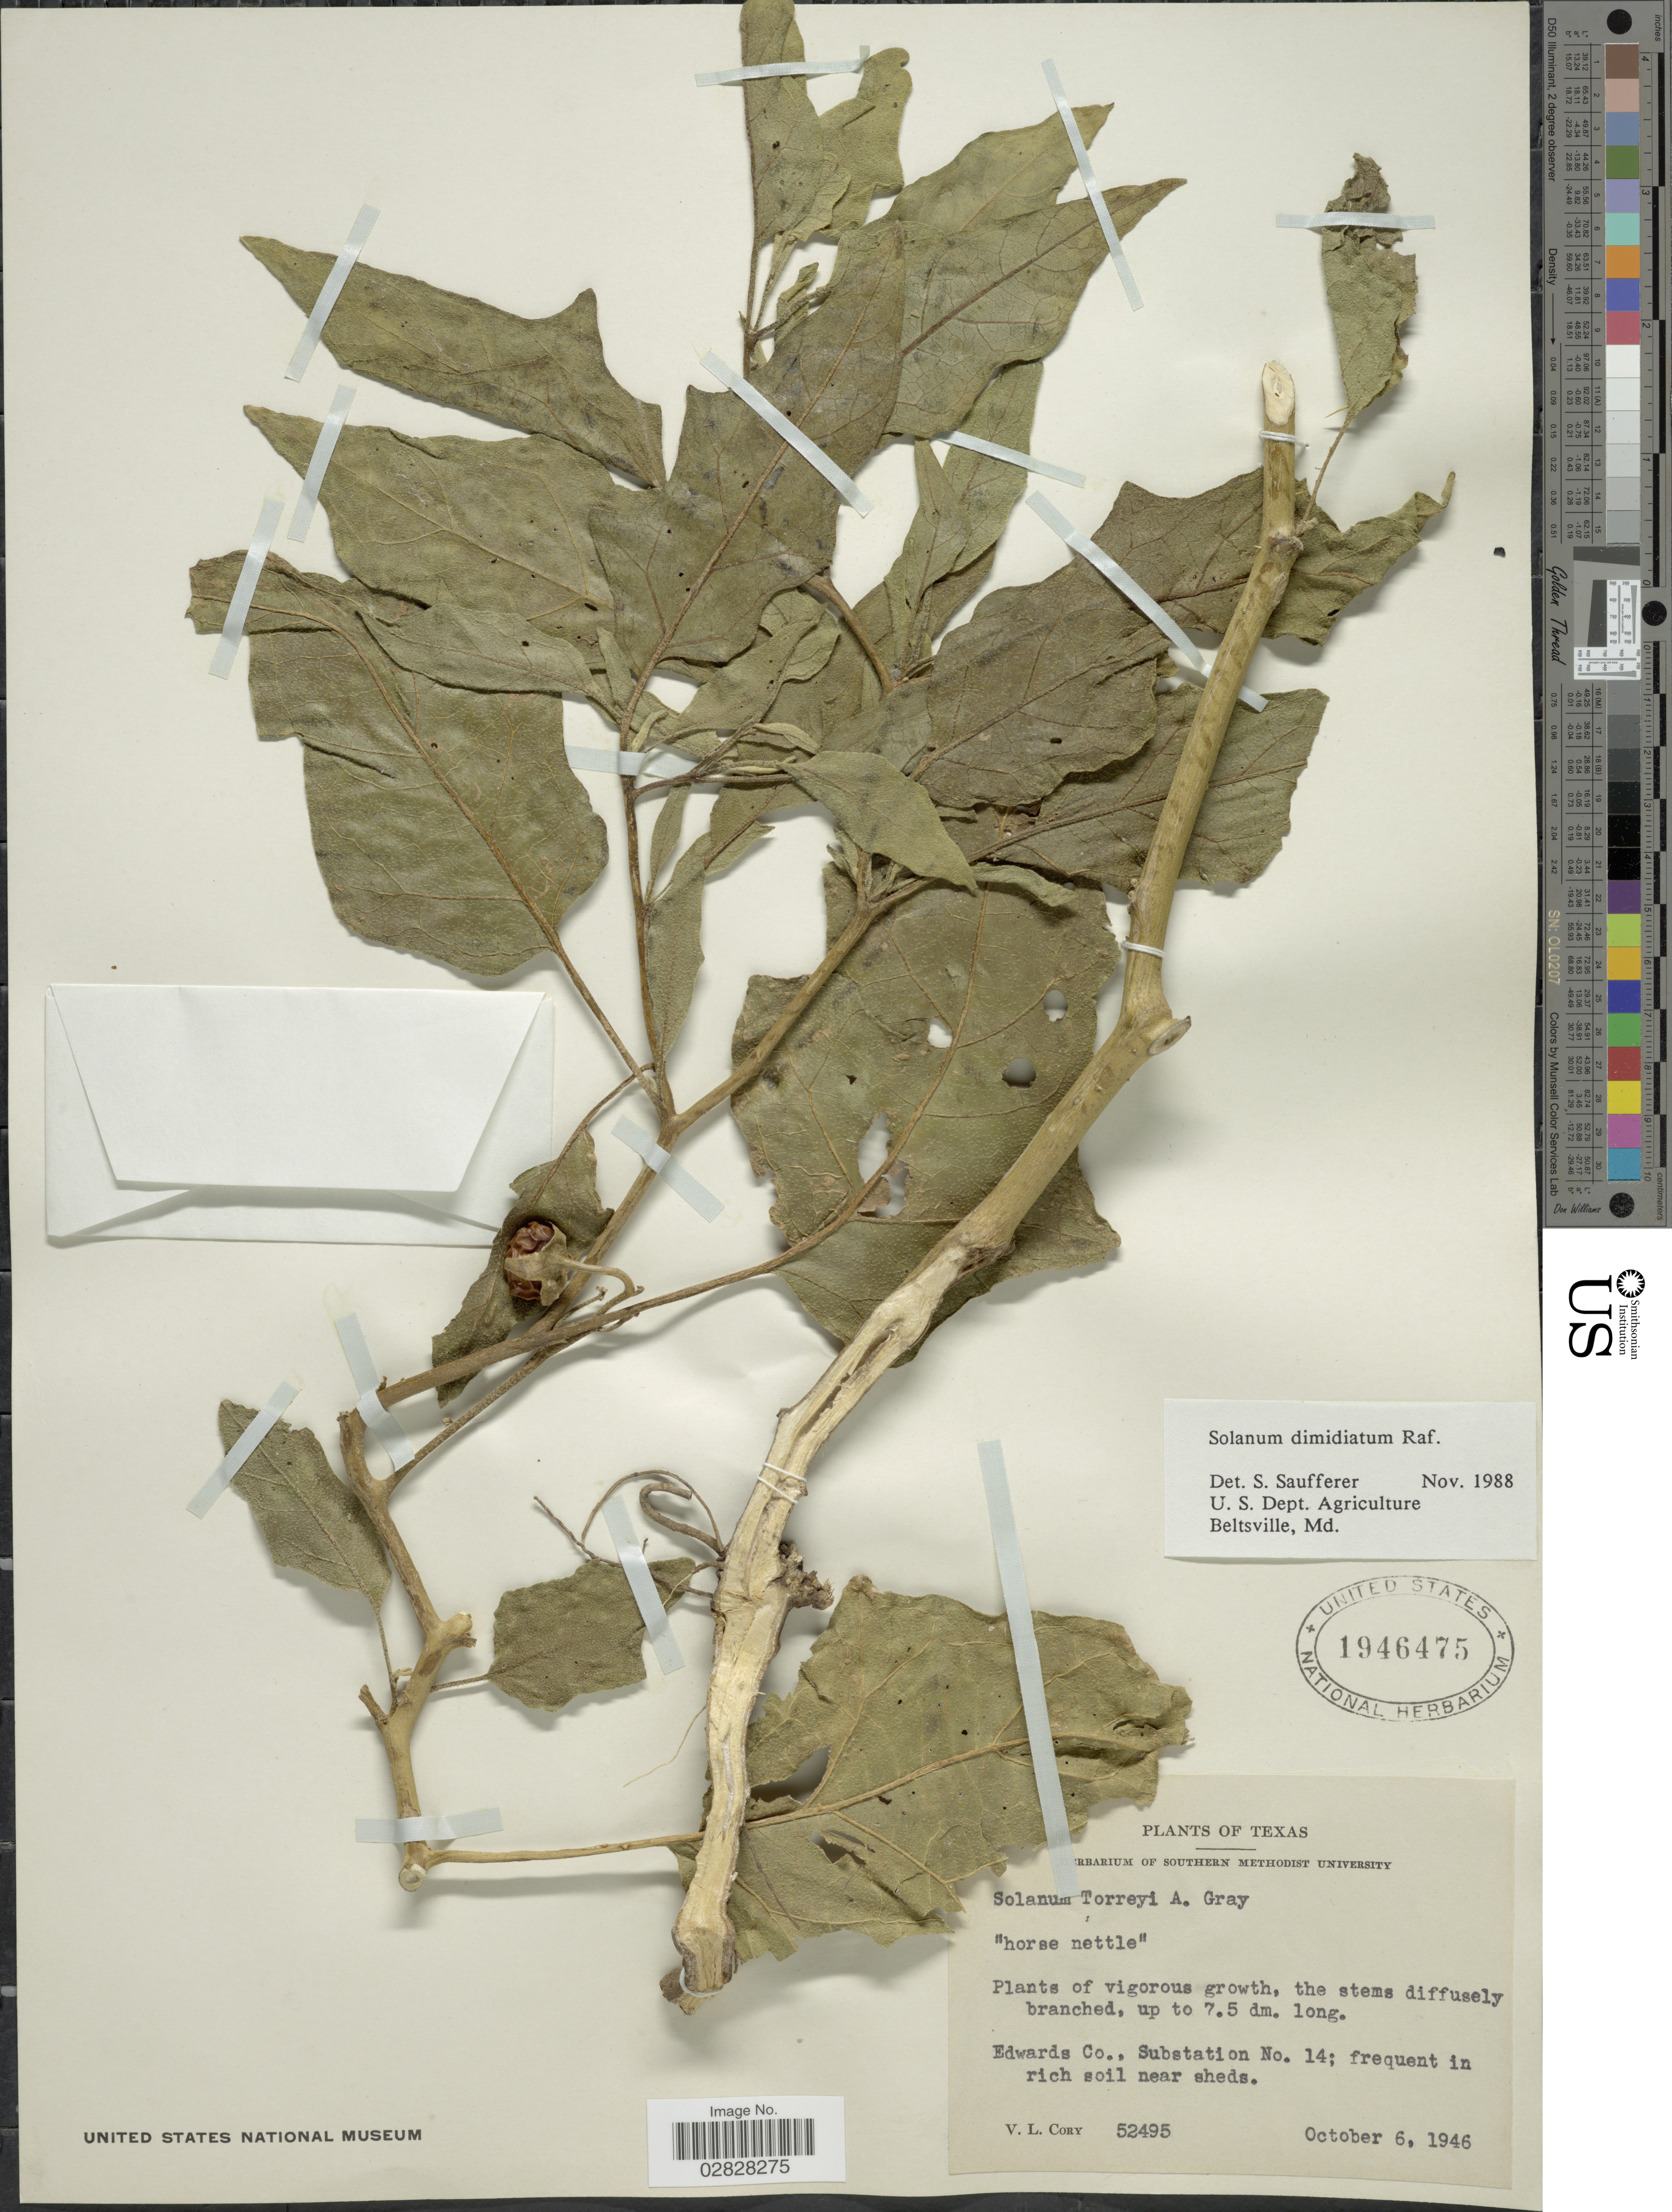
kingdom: Plantae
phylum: Tracheophyta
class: Magnoliopsida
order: Solanales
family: Solanaceae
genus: Solanum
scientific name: Solanum dimidiatum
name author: Raf.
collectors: V. Cory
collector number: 52495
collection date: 1946-10-06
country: United States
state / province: Texas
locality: Edwards Co., Substation No. 14.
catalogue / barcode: US 1946475